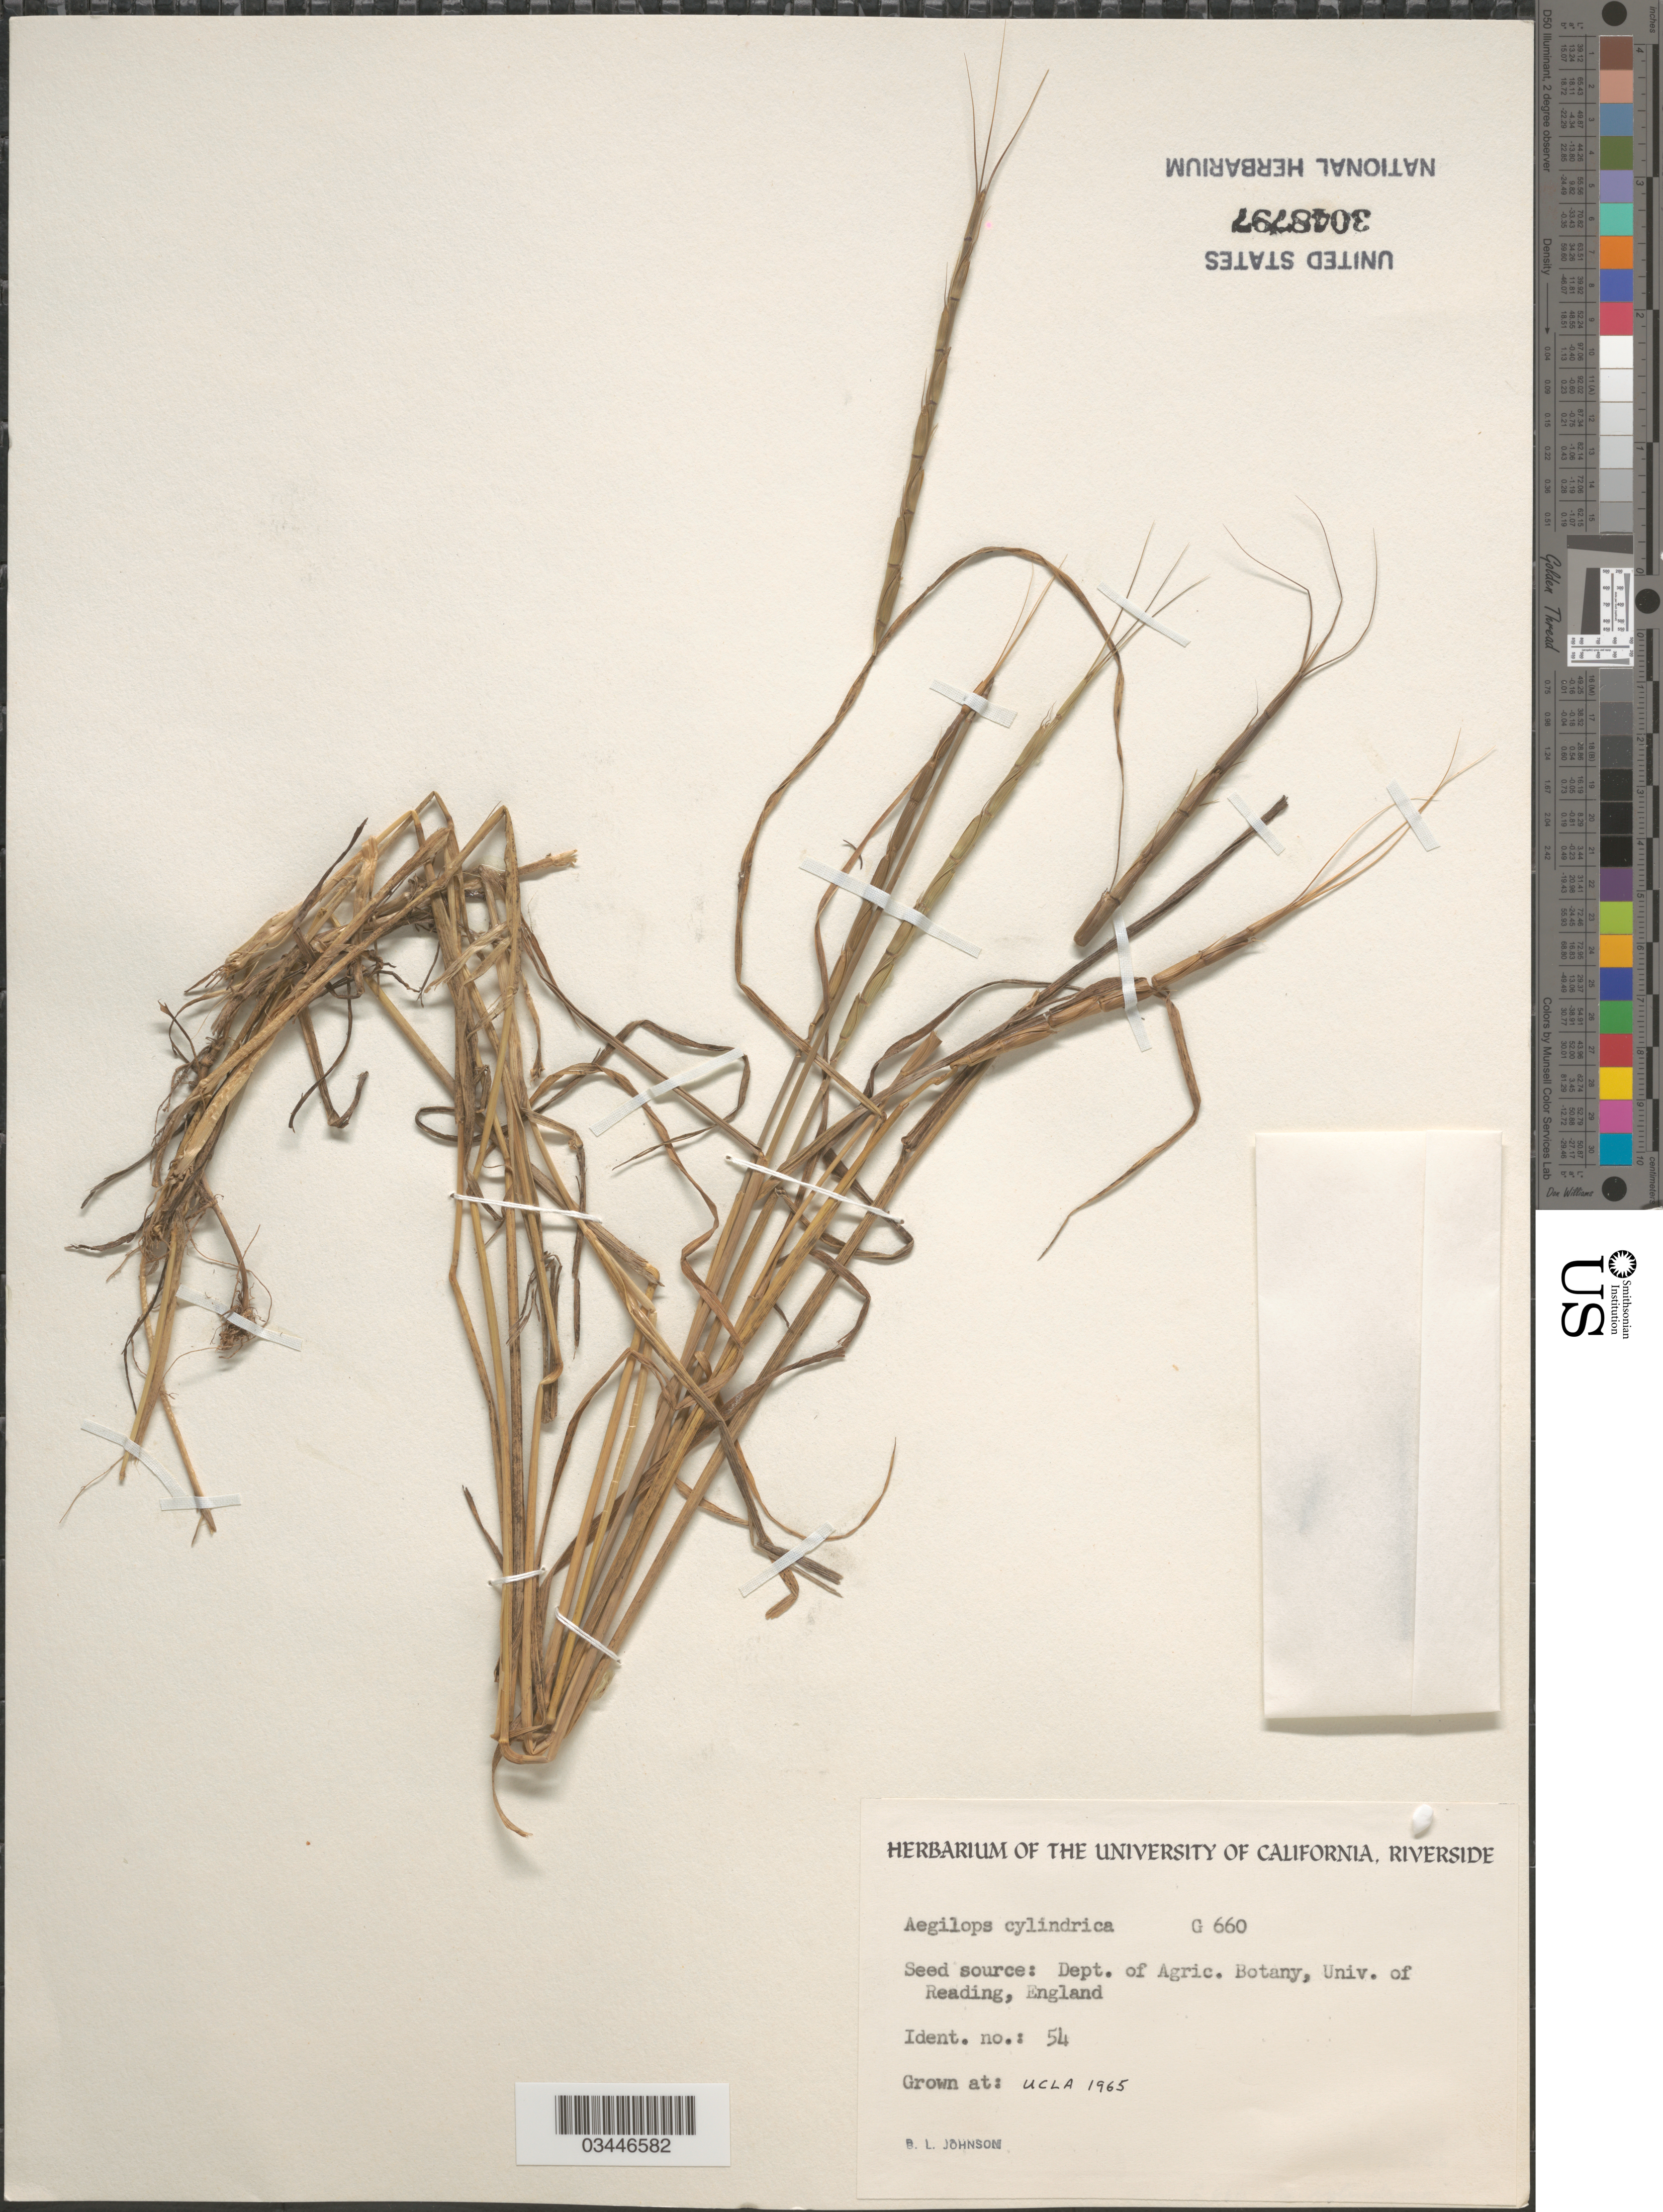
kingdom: Plantae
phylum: Tracheophyta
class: Liliopsida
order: Poales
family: Poaceae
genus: Aegilops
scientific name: Aegilops cylindrica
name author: Host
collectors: B. Johnson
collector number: G660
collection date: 1965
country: United States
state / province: California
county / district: Los Angeles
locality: UCLA.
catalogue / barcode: US 3048797